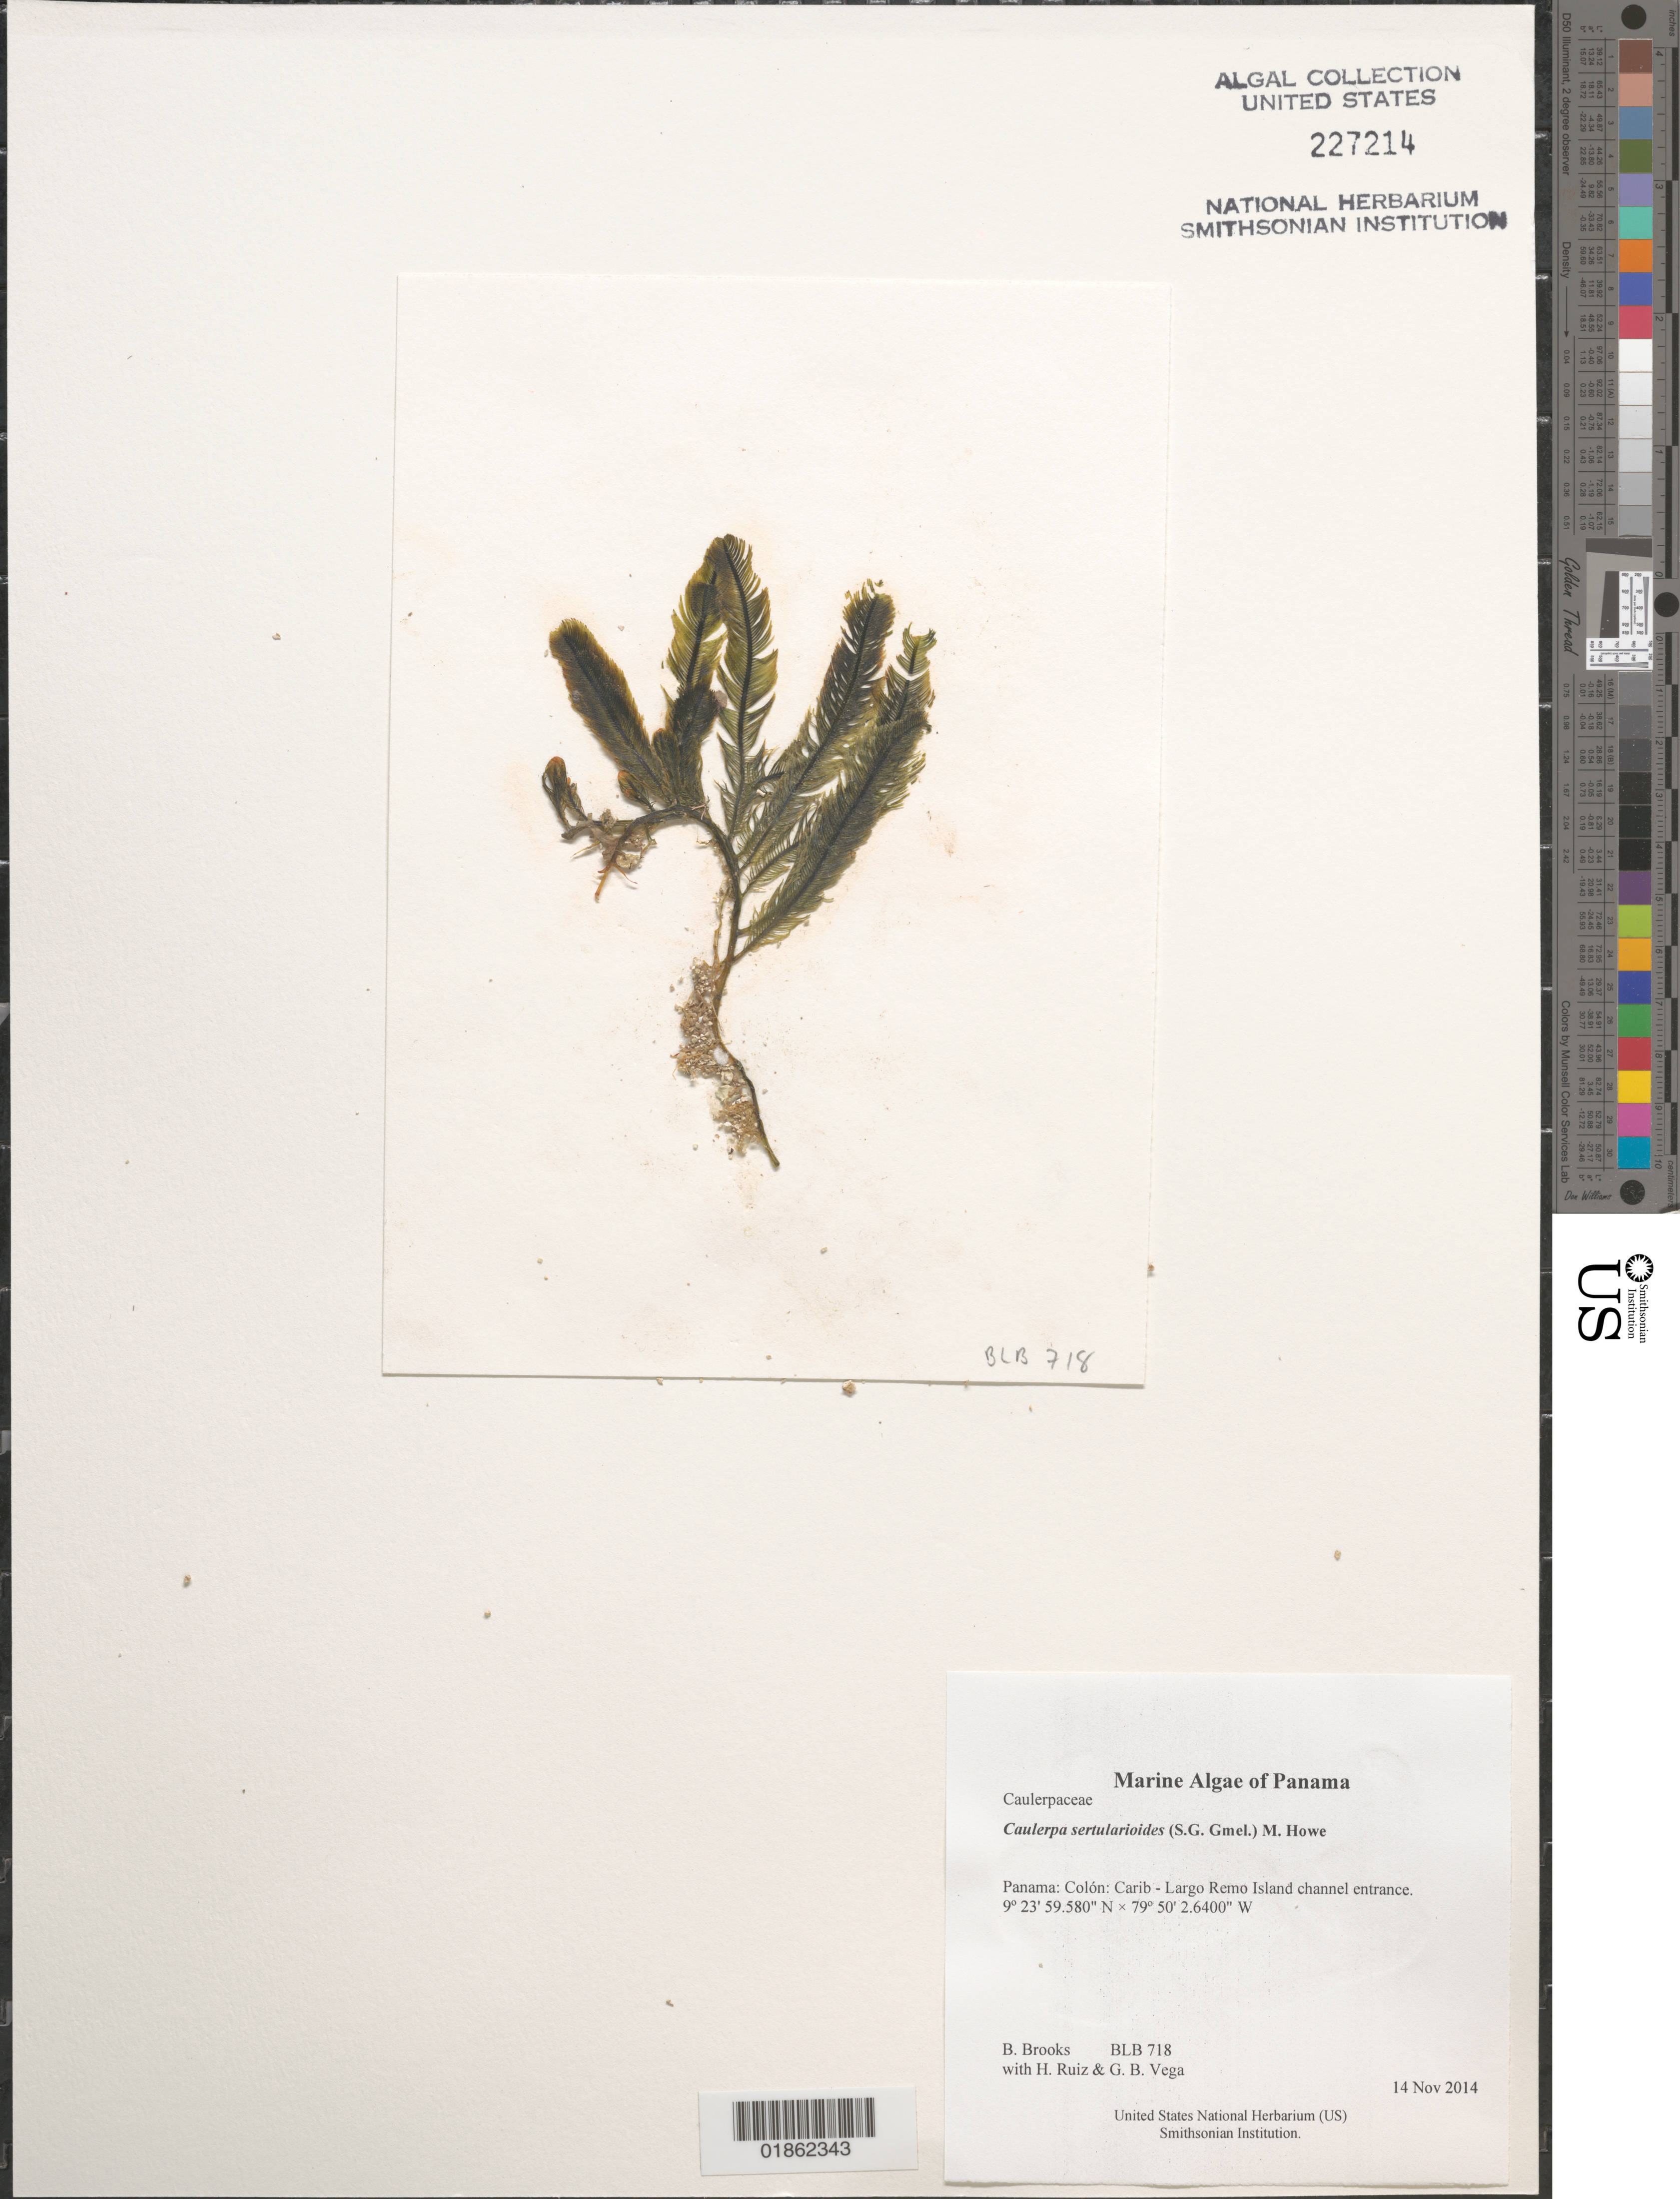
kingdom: Plantae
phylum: Chlorophyta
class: Ulvophyceae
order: Bryopsidales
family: Caulerpaceae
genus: Caulerpa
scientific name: Caulerpa sertularioides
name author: (S.G. Gmel.) M. Howe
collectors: B. Brooks, H. Ruiz & G. B. Vega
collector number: BLB 718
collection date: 2014-11-14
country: Panama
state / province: Colón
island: Largo Remo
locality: Carib - Largo Remo Island channel entrance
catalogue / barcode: US 227214